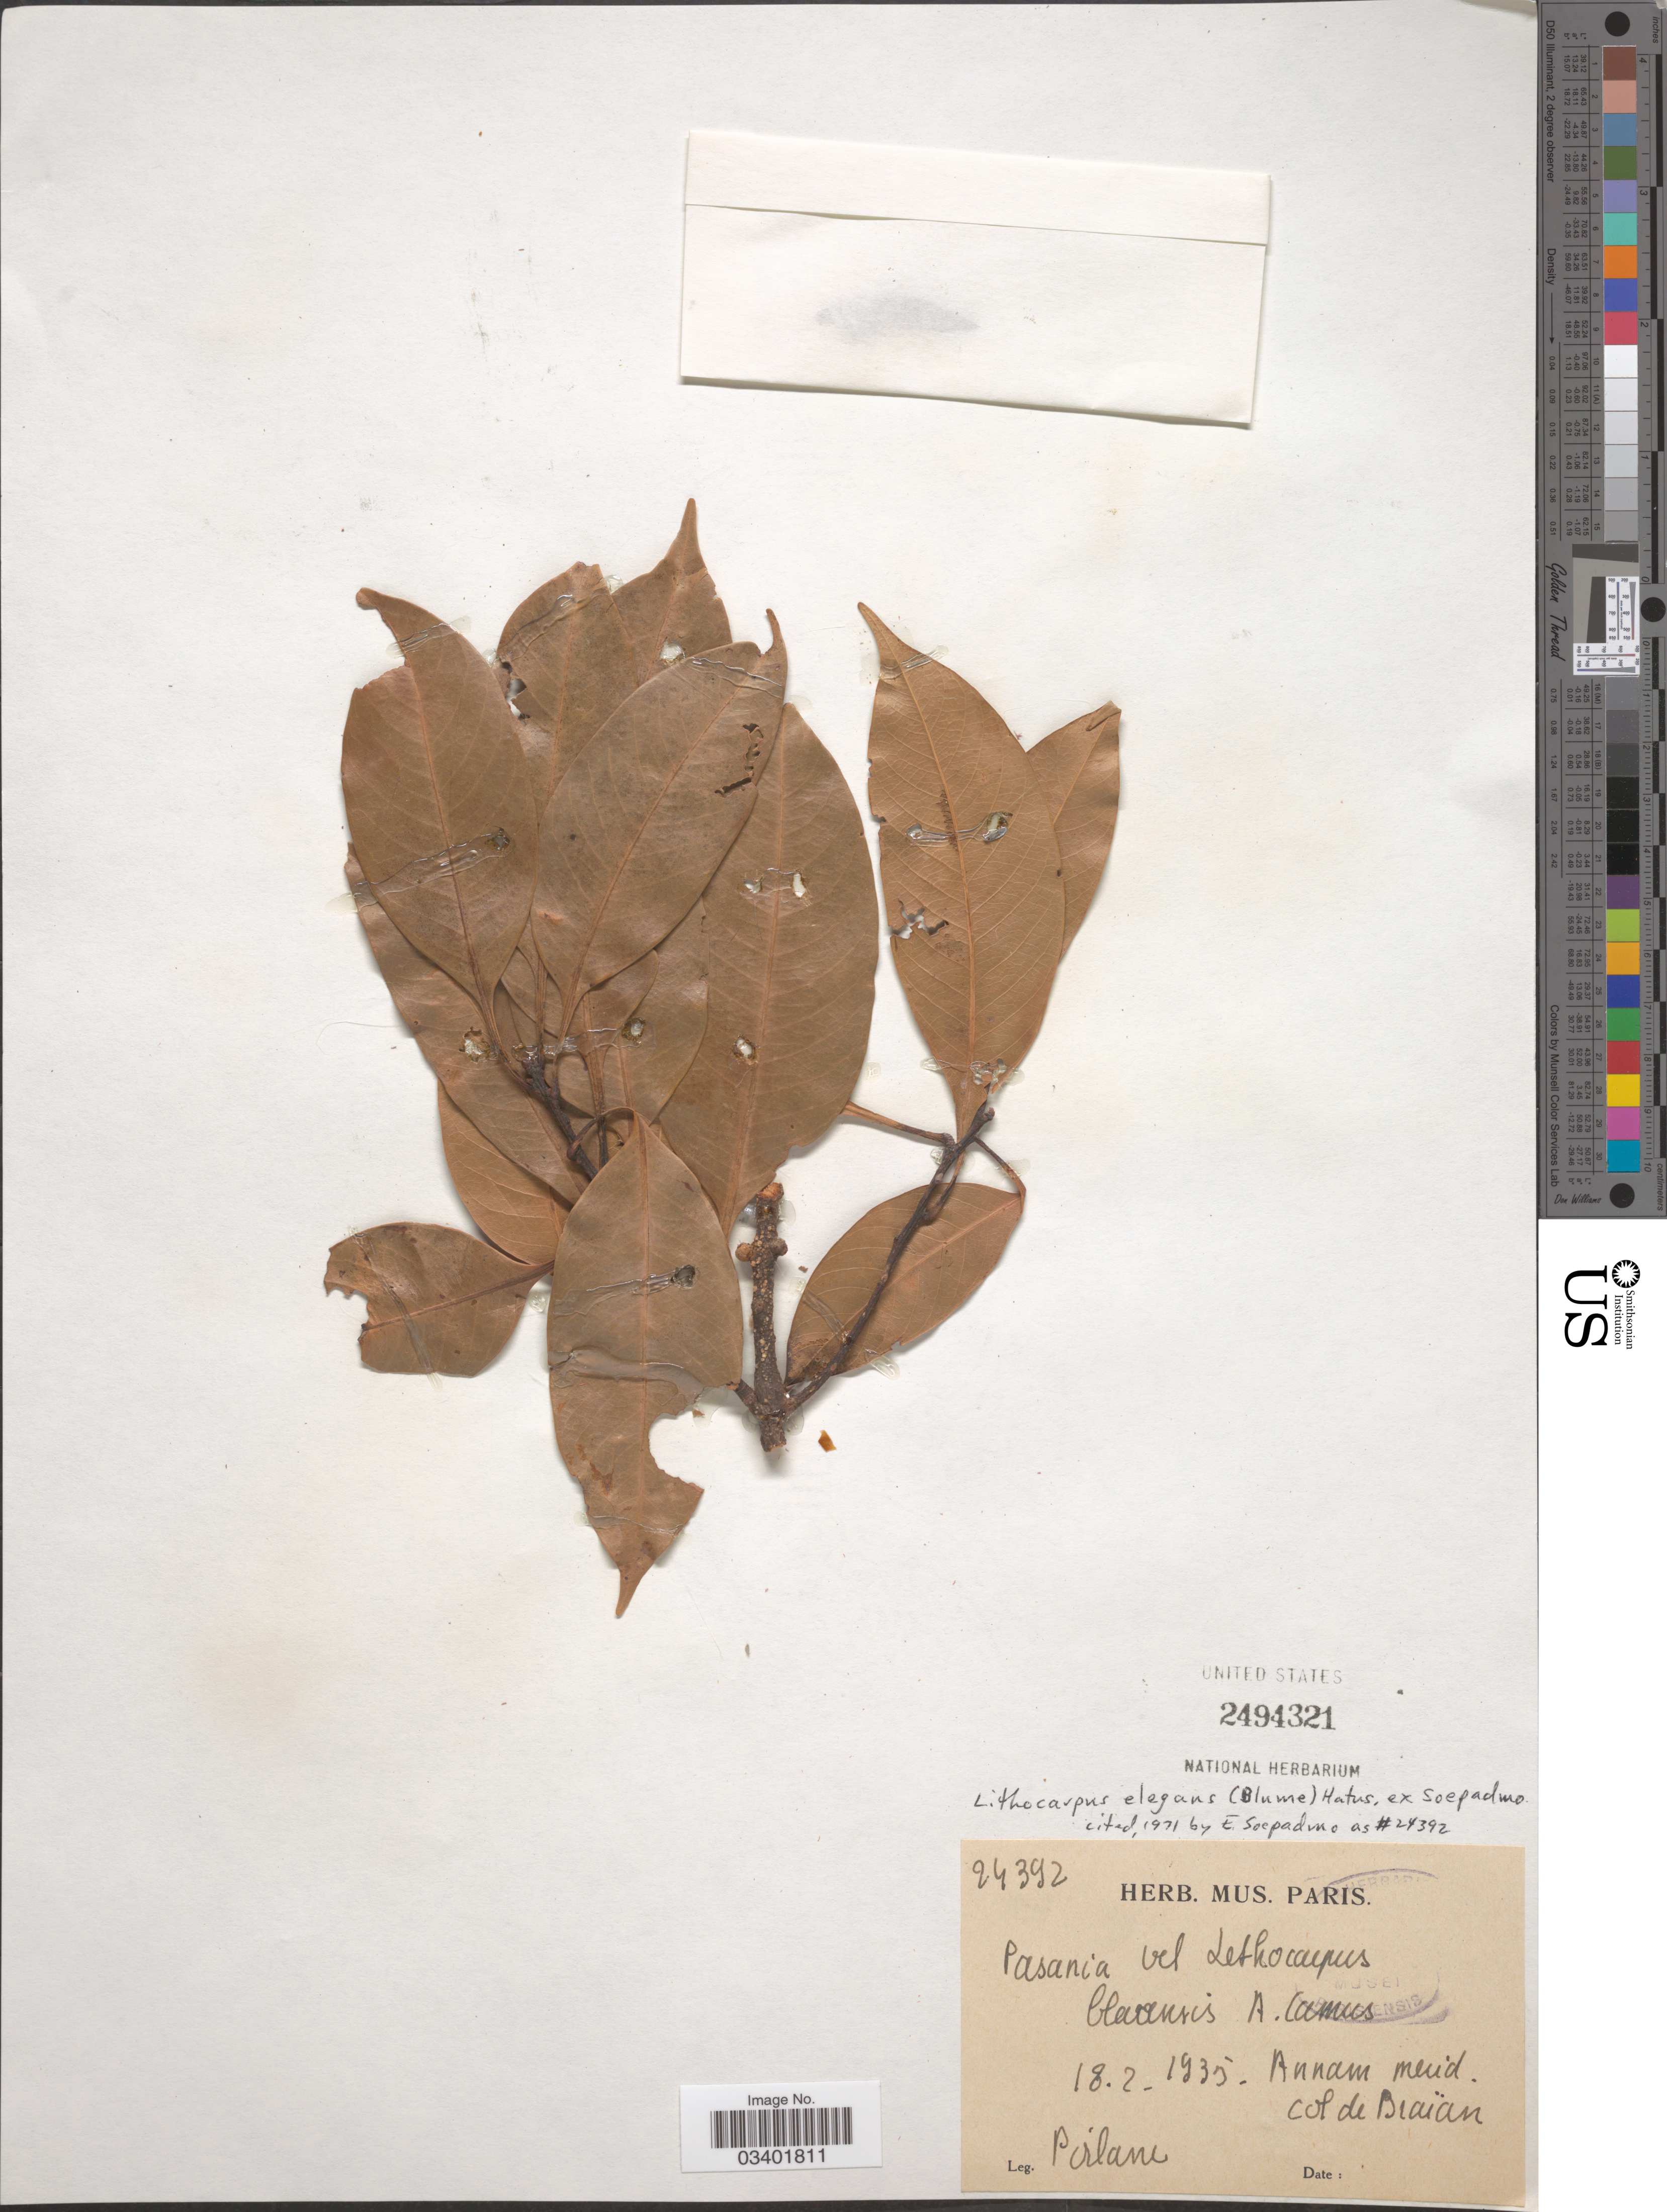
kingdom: Plantae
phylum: Tracheophyta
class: Magnoliopsida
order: Fagales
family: Fagaceae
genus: Lithocarpus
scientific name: Lithocarpus elegans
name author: (Blume) Hatus. ex Soepadmo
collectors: -. Poilane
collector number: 24392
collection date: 1935-02-18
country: Vietnam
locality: Annam merid. col de Braïan.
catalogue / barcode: US 2494321